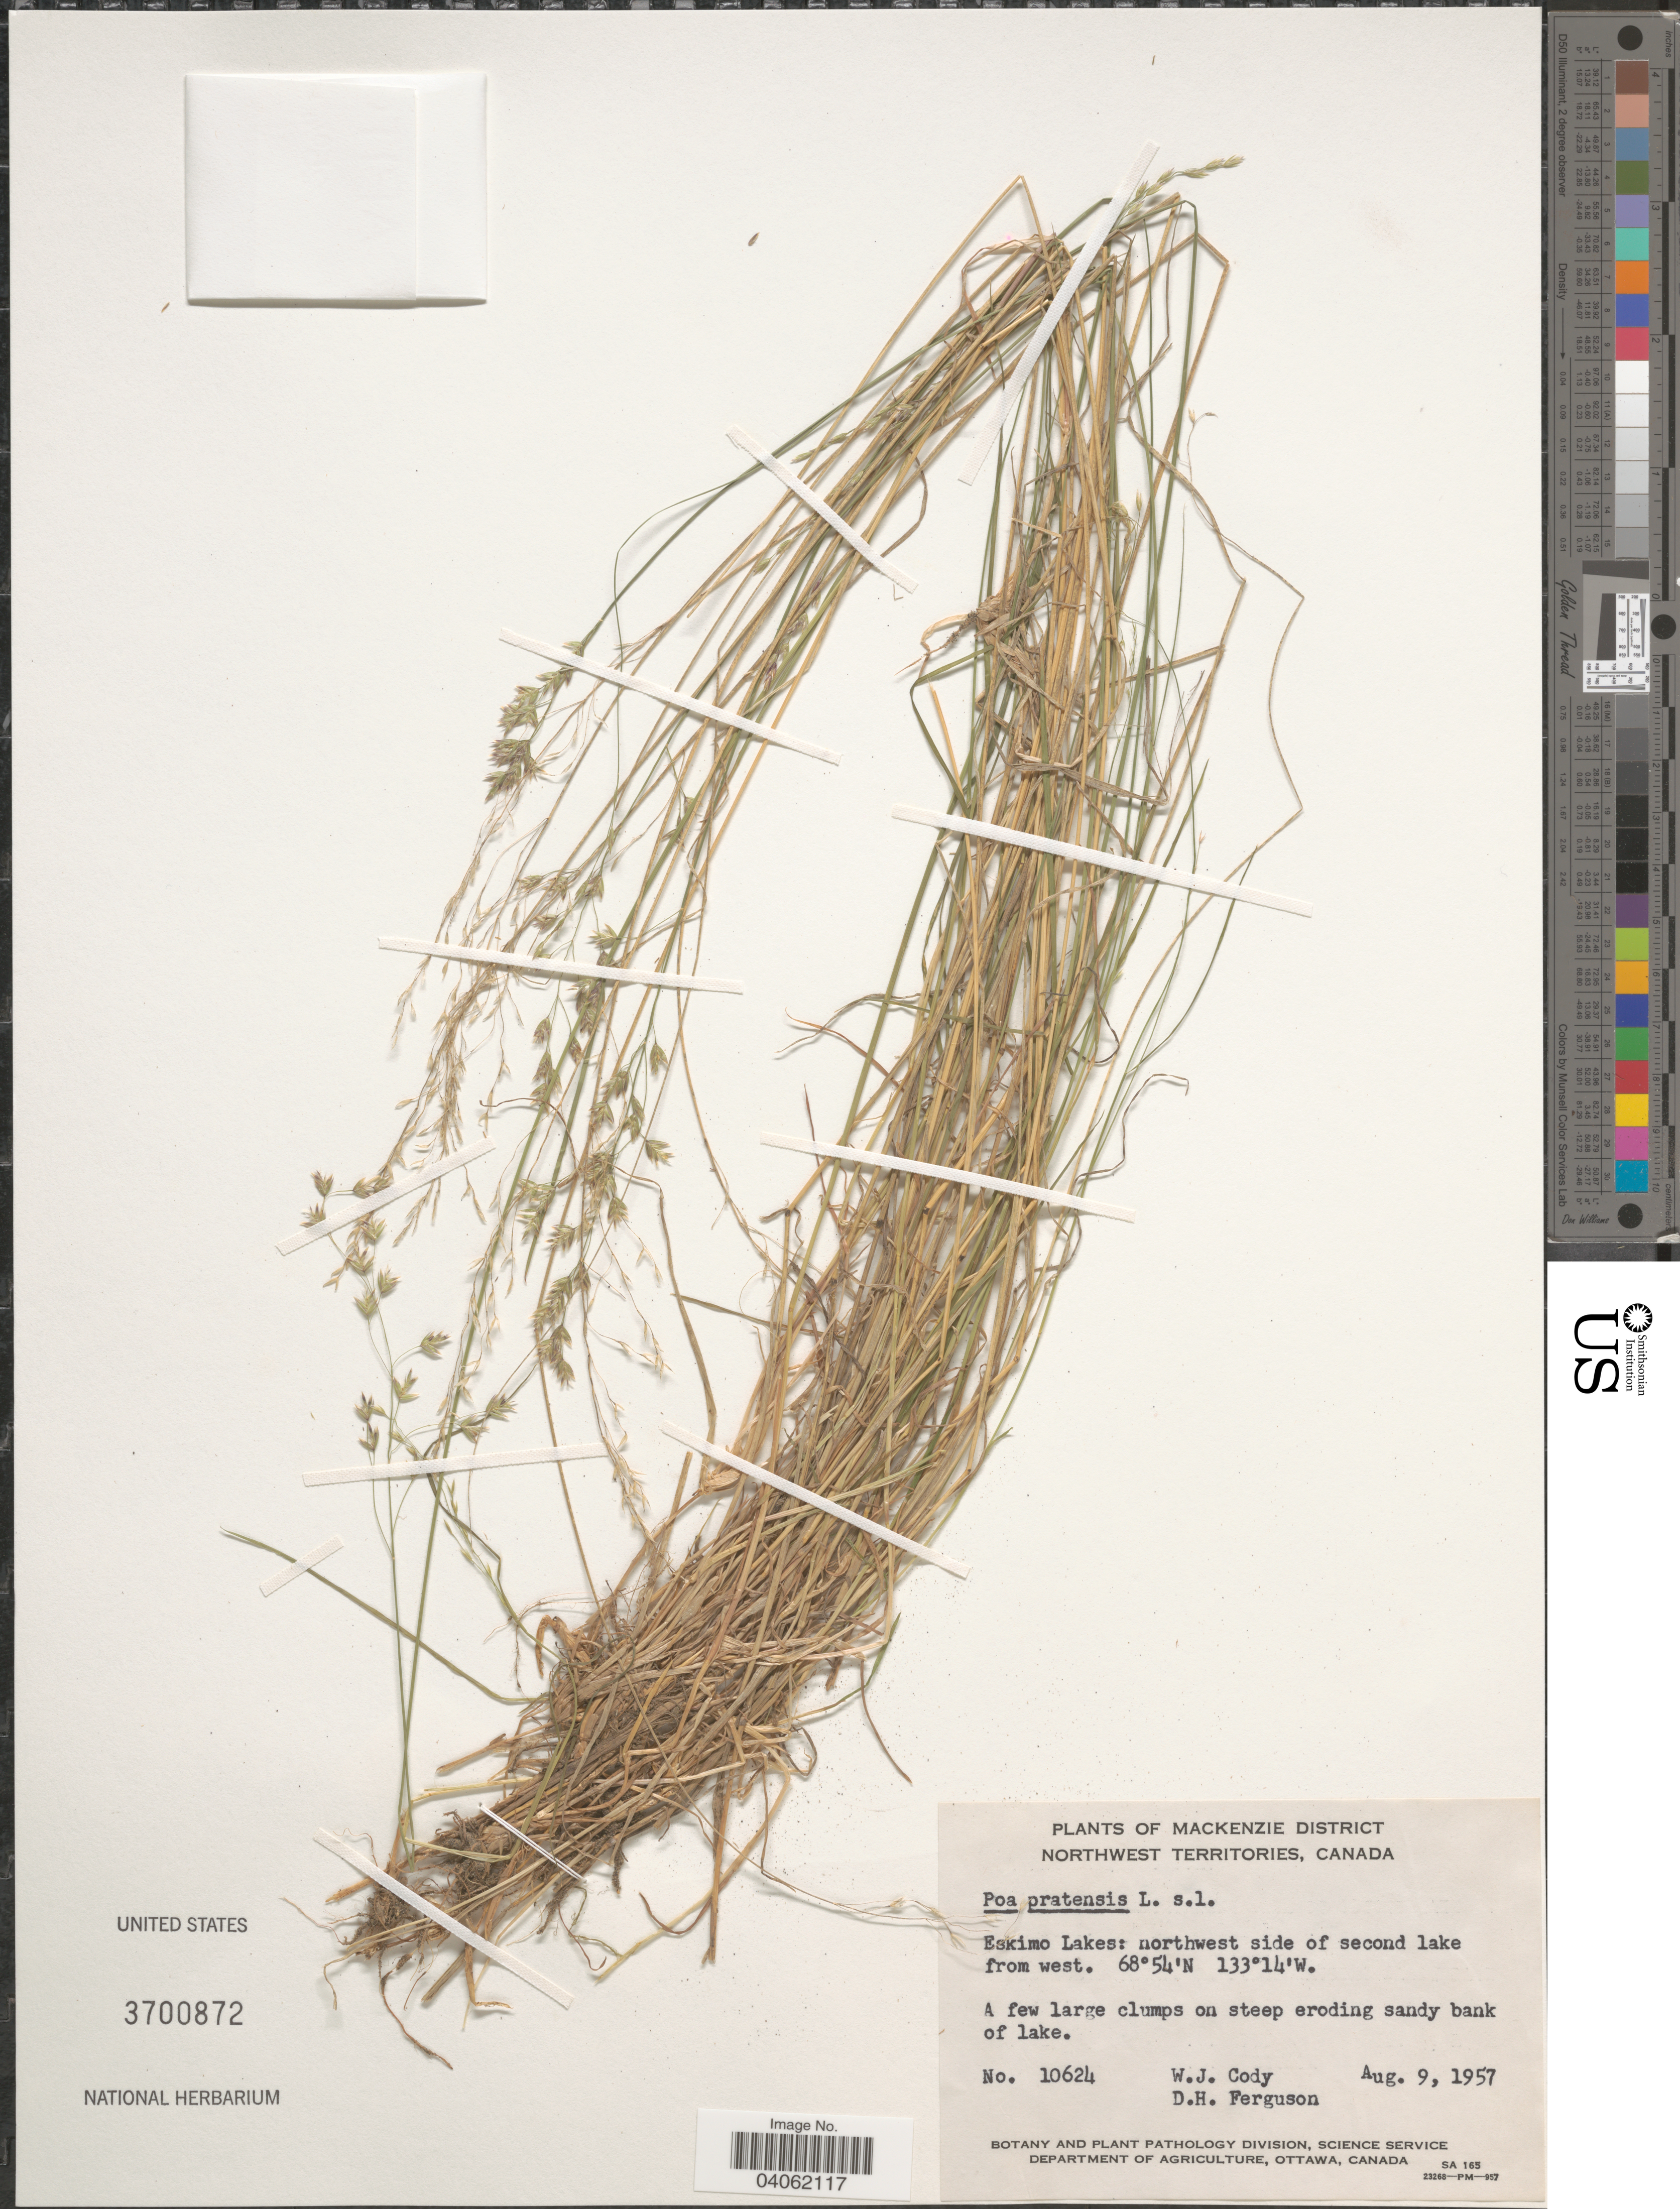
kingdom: Plantae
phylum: Tracheophyta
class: Liliopsida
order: Poales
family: Poaceae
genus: Poa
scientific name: Poa pratensis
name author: L.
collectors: W. Cody & D. Ferguson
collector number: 10624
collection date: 1957-08-09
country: Canada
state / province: Northwest Territories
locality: Mackenzie District. Eskimo Lakes: northwest side of second lake from west.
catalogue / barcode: US 3700872